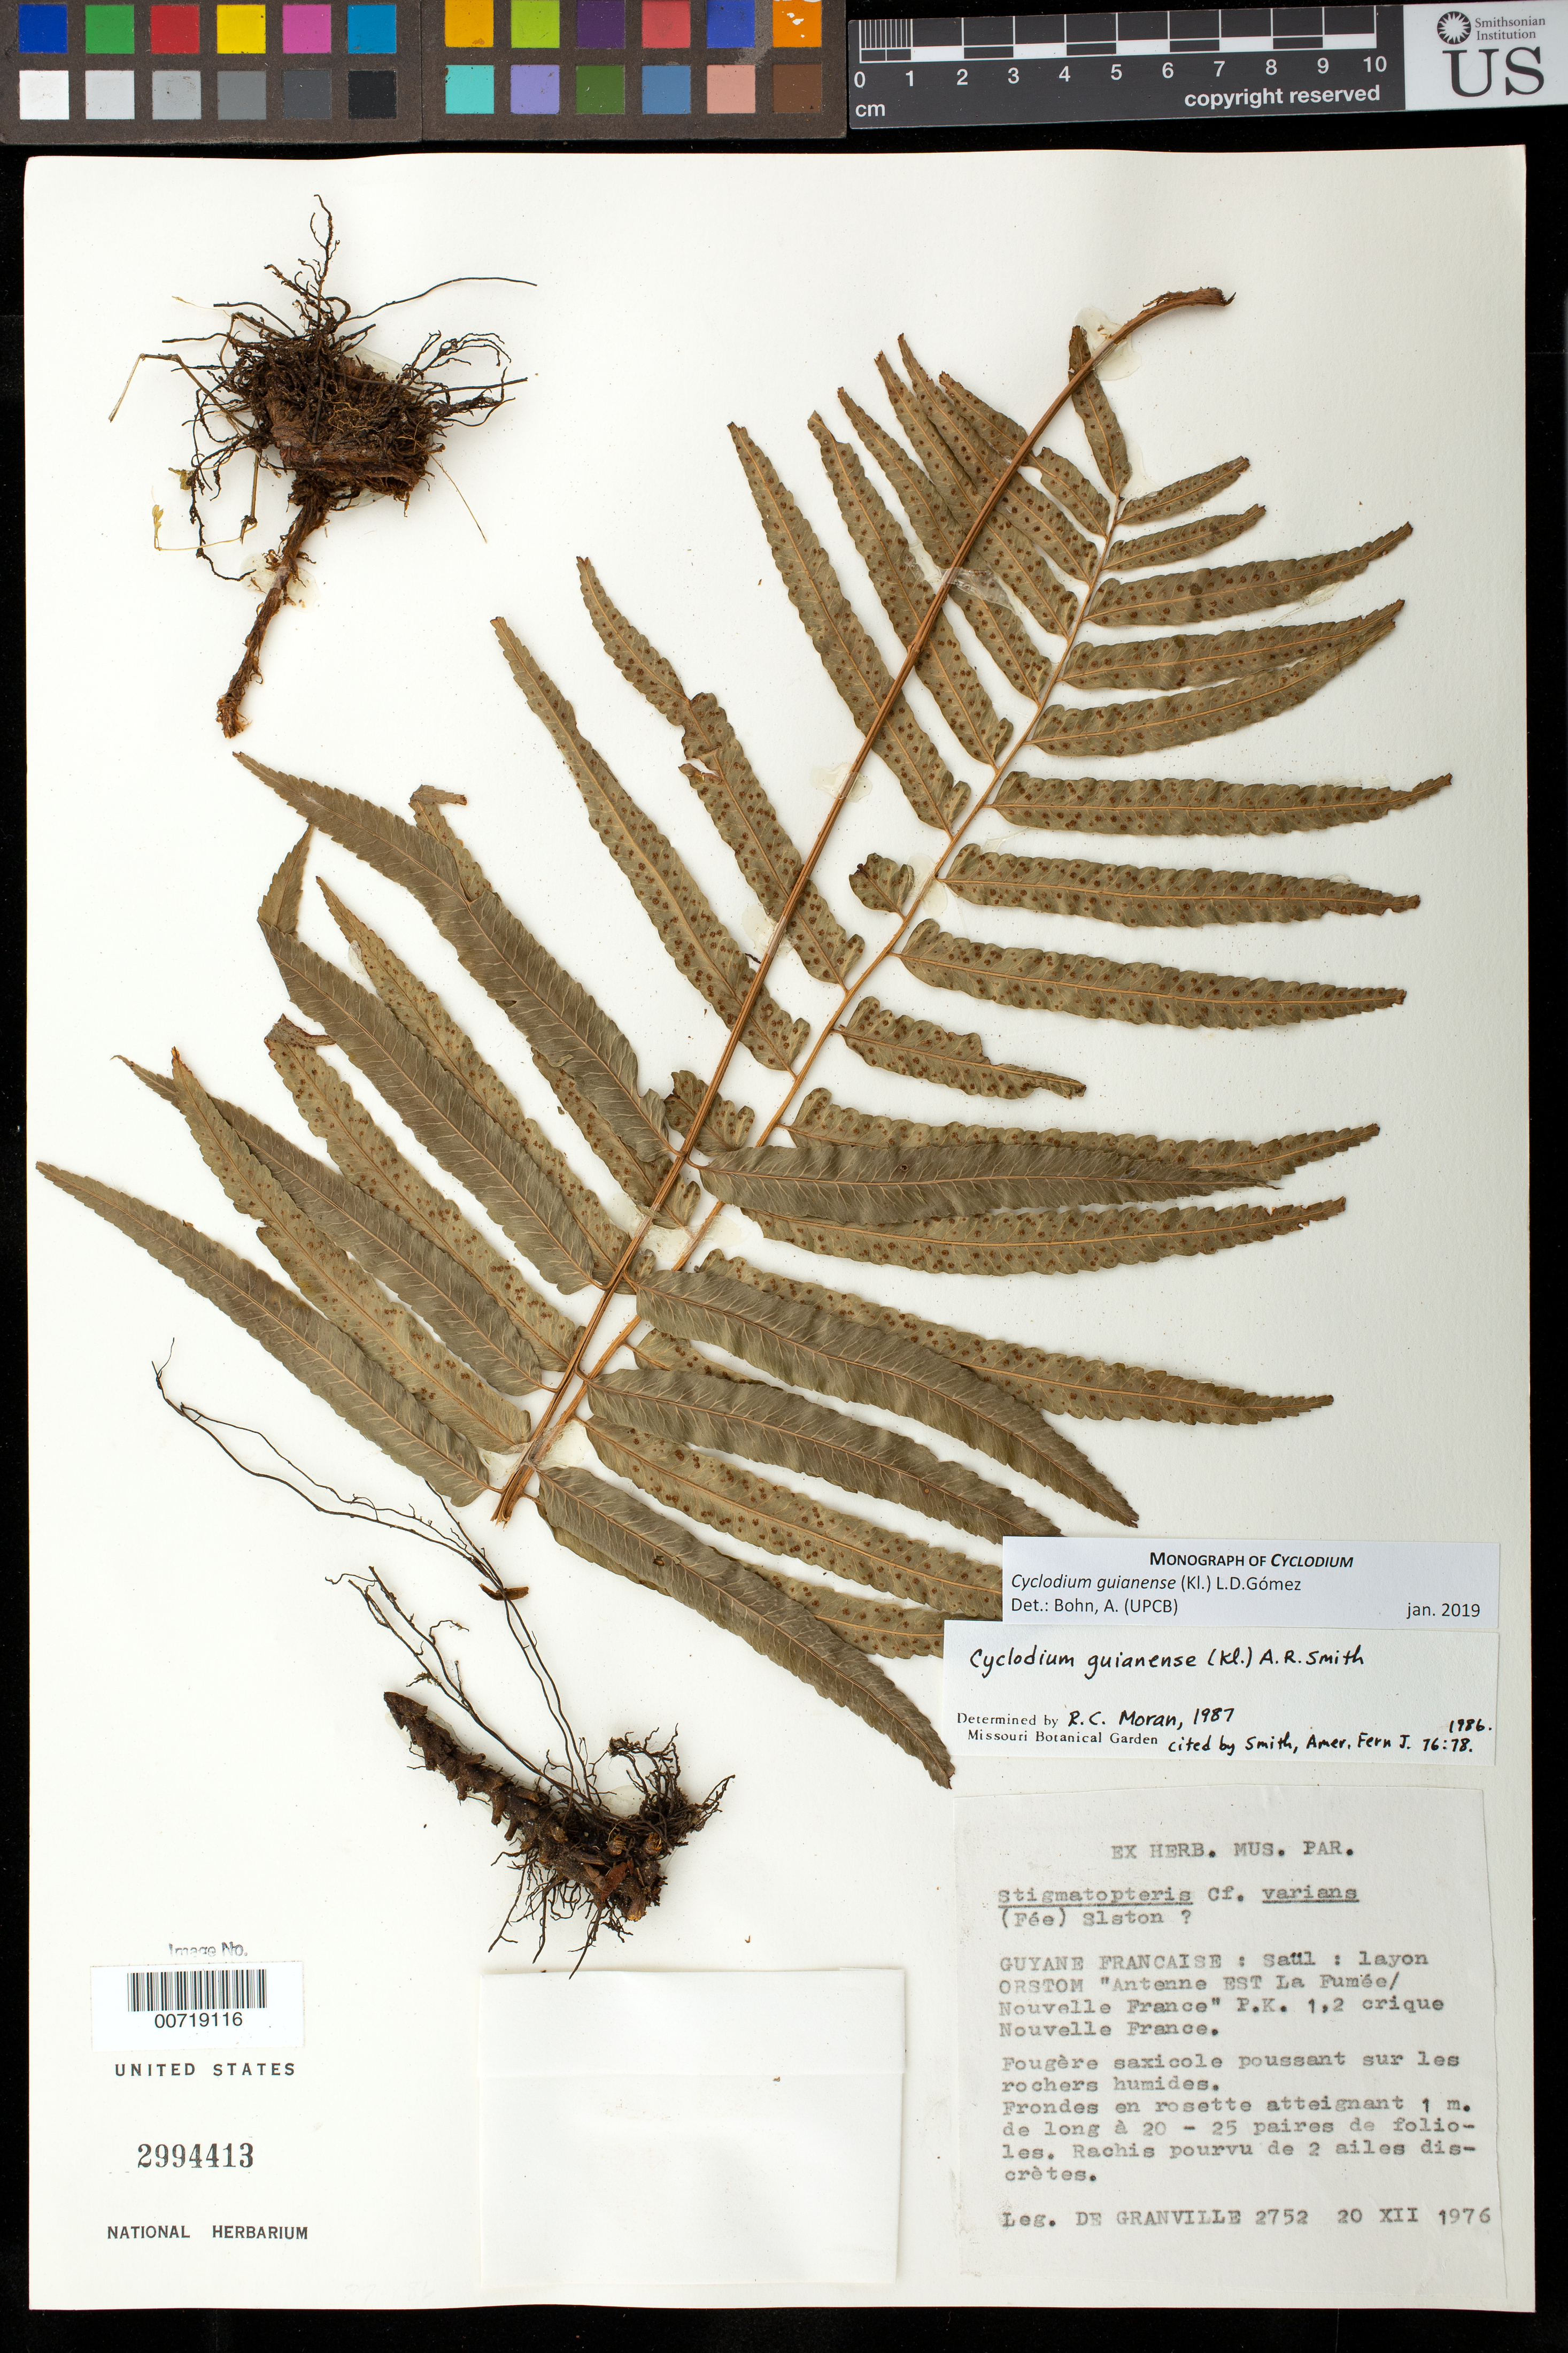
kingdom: Plantae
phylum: Tracheophyta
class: Polypodiopsida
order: Polypodiales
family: Dryopteridaceae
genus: Cyclodium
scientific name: Cyclodium guianense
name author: (Klotzsch) van der Werff ex L.D. Gómez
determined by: Moran, R. C.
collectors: J.-J. de Granville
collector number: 2752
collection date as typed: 20-Dec-76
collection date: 1976-12-20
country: French Guiana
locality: Saül, ORSTOM, La Fumée/Nouvelle France, pk 1.2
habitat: Wet rocks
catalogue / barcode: US 2994413